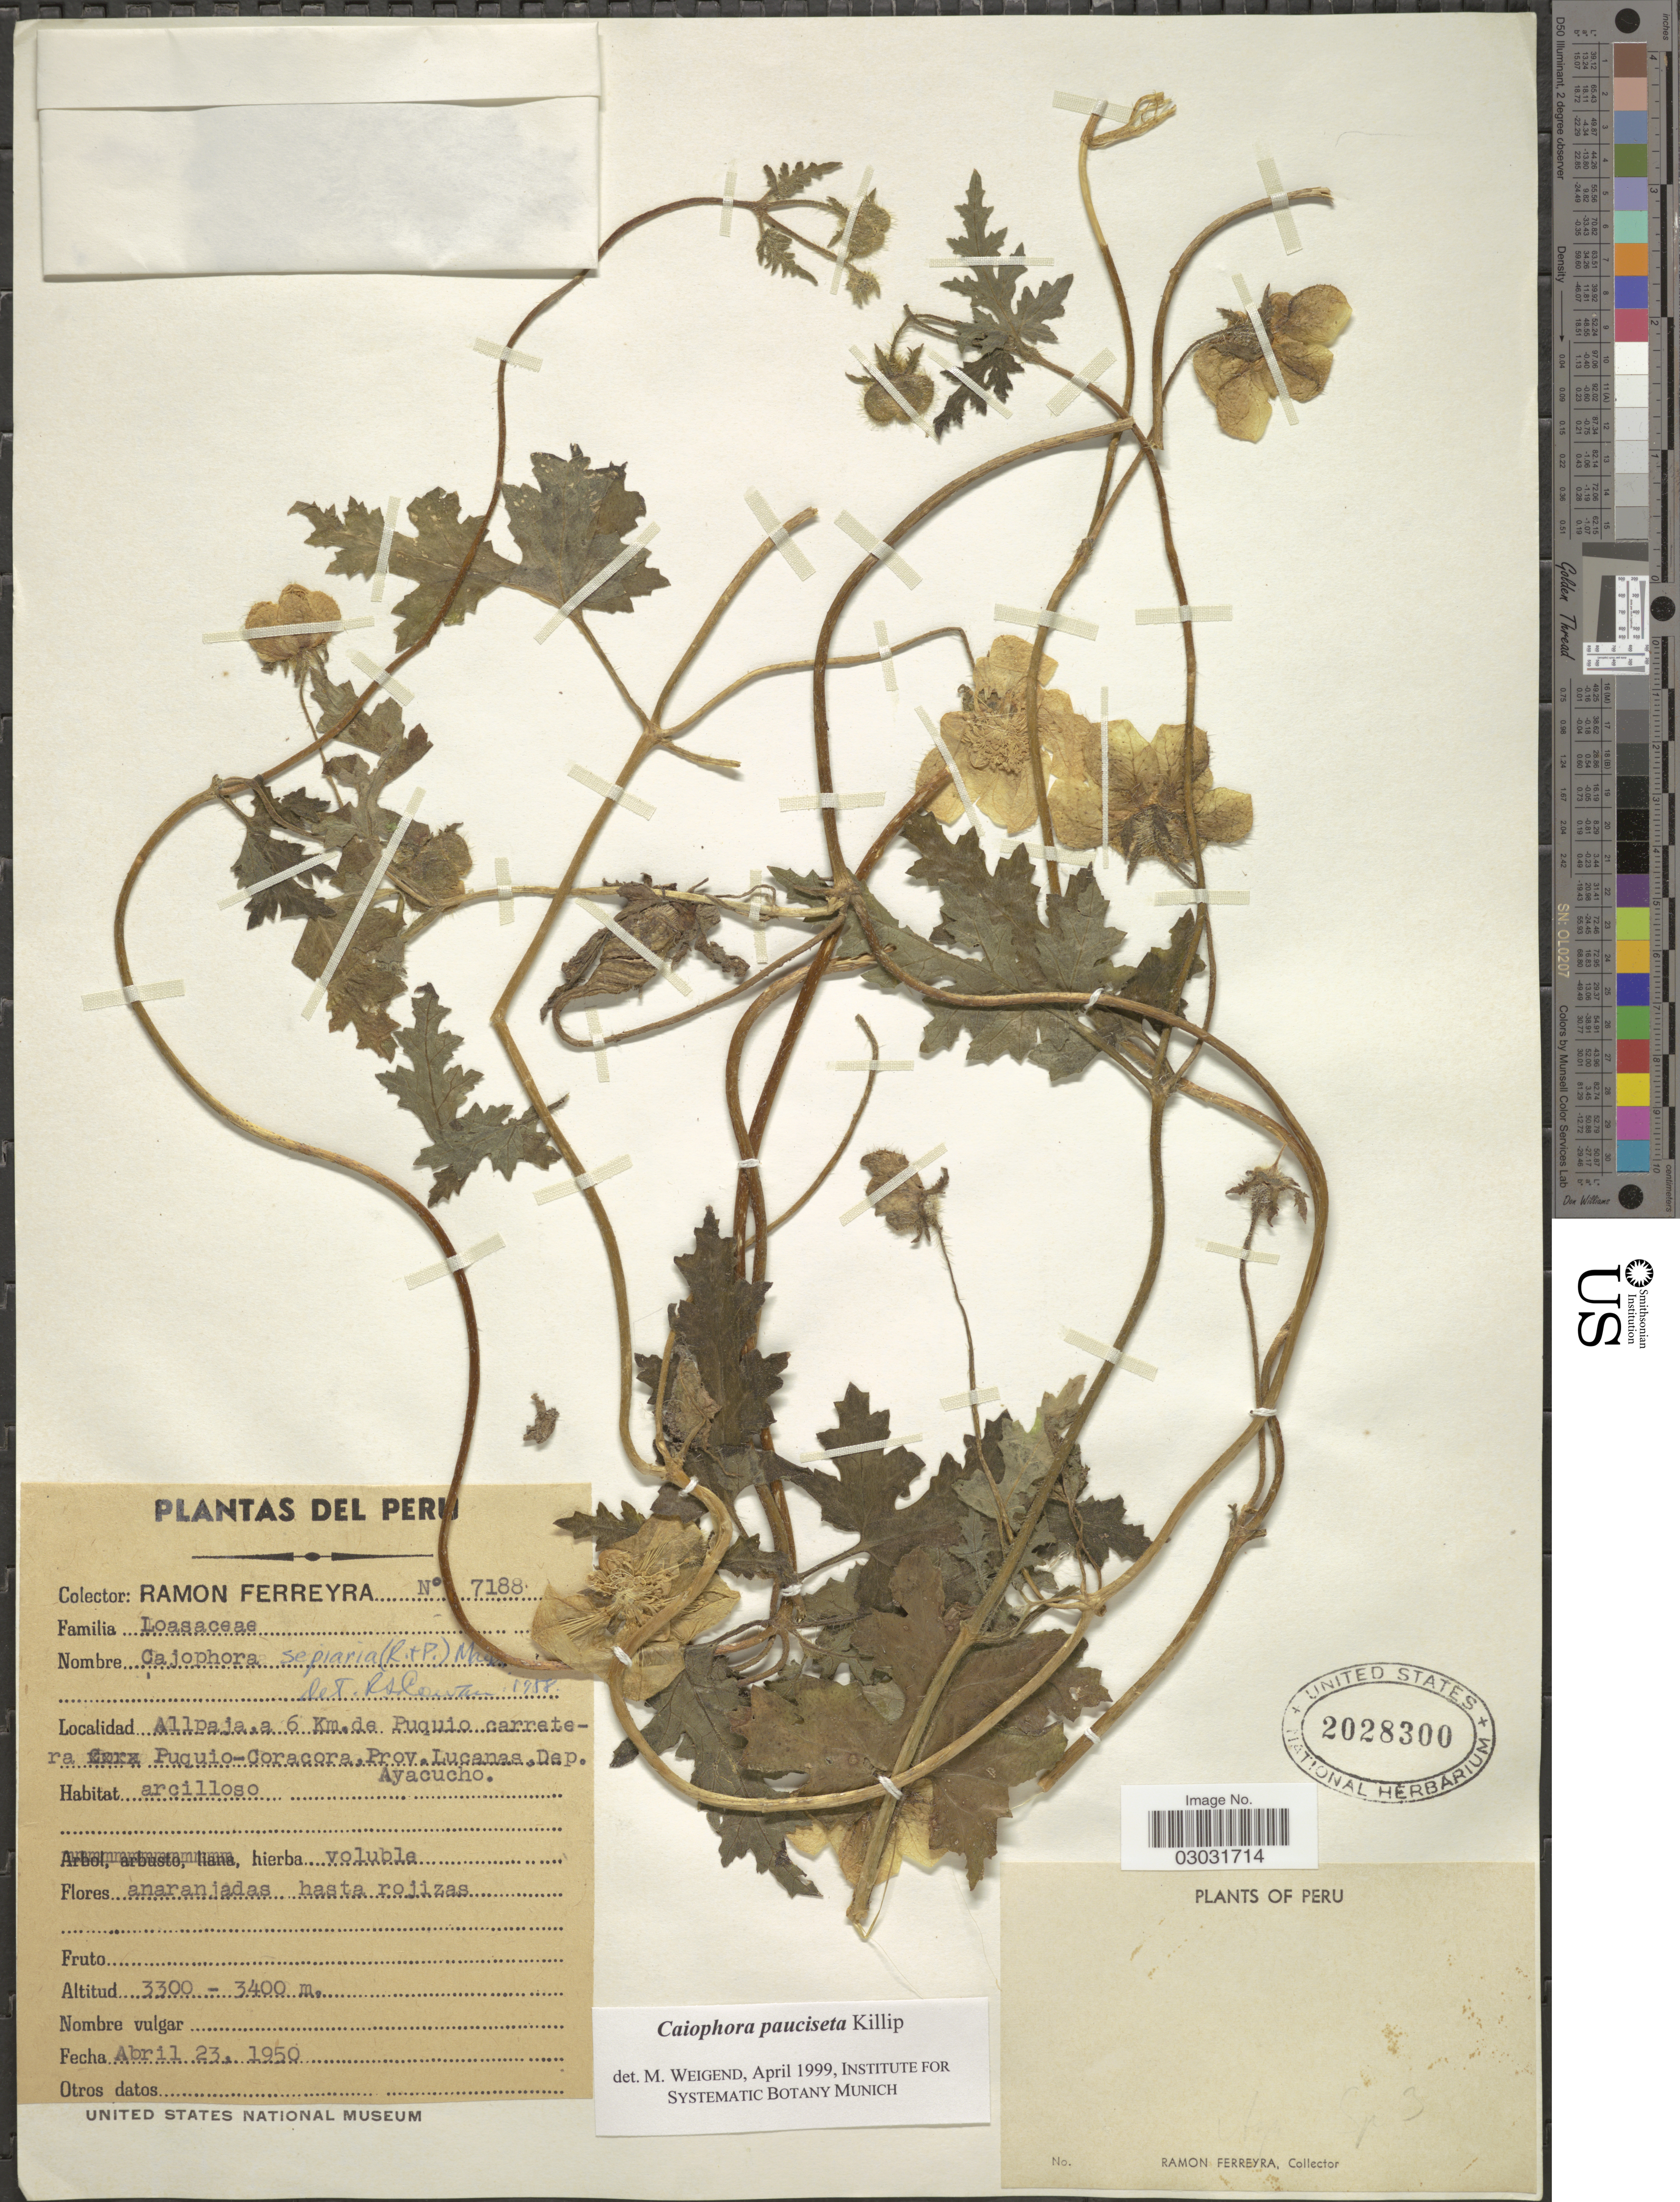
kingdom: Plantae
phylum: Tracheophyta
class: Magnoliopsida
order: Cornales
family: Loasaceae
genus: Caiophora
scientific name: Caiophora pauciseta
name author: Killip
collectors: R. A. Ferreyra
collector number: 7188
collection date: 1950-04-23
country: Peru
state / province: Ayacucho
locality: Allpaja a 6 Km. de Puquio carretera Puquio-Coracora, Prov. Lucanas. Dep. Ayacucho.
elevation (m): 3300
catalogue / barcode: US 2028300